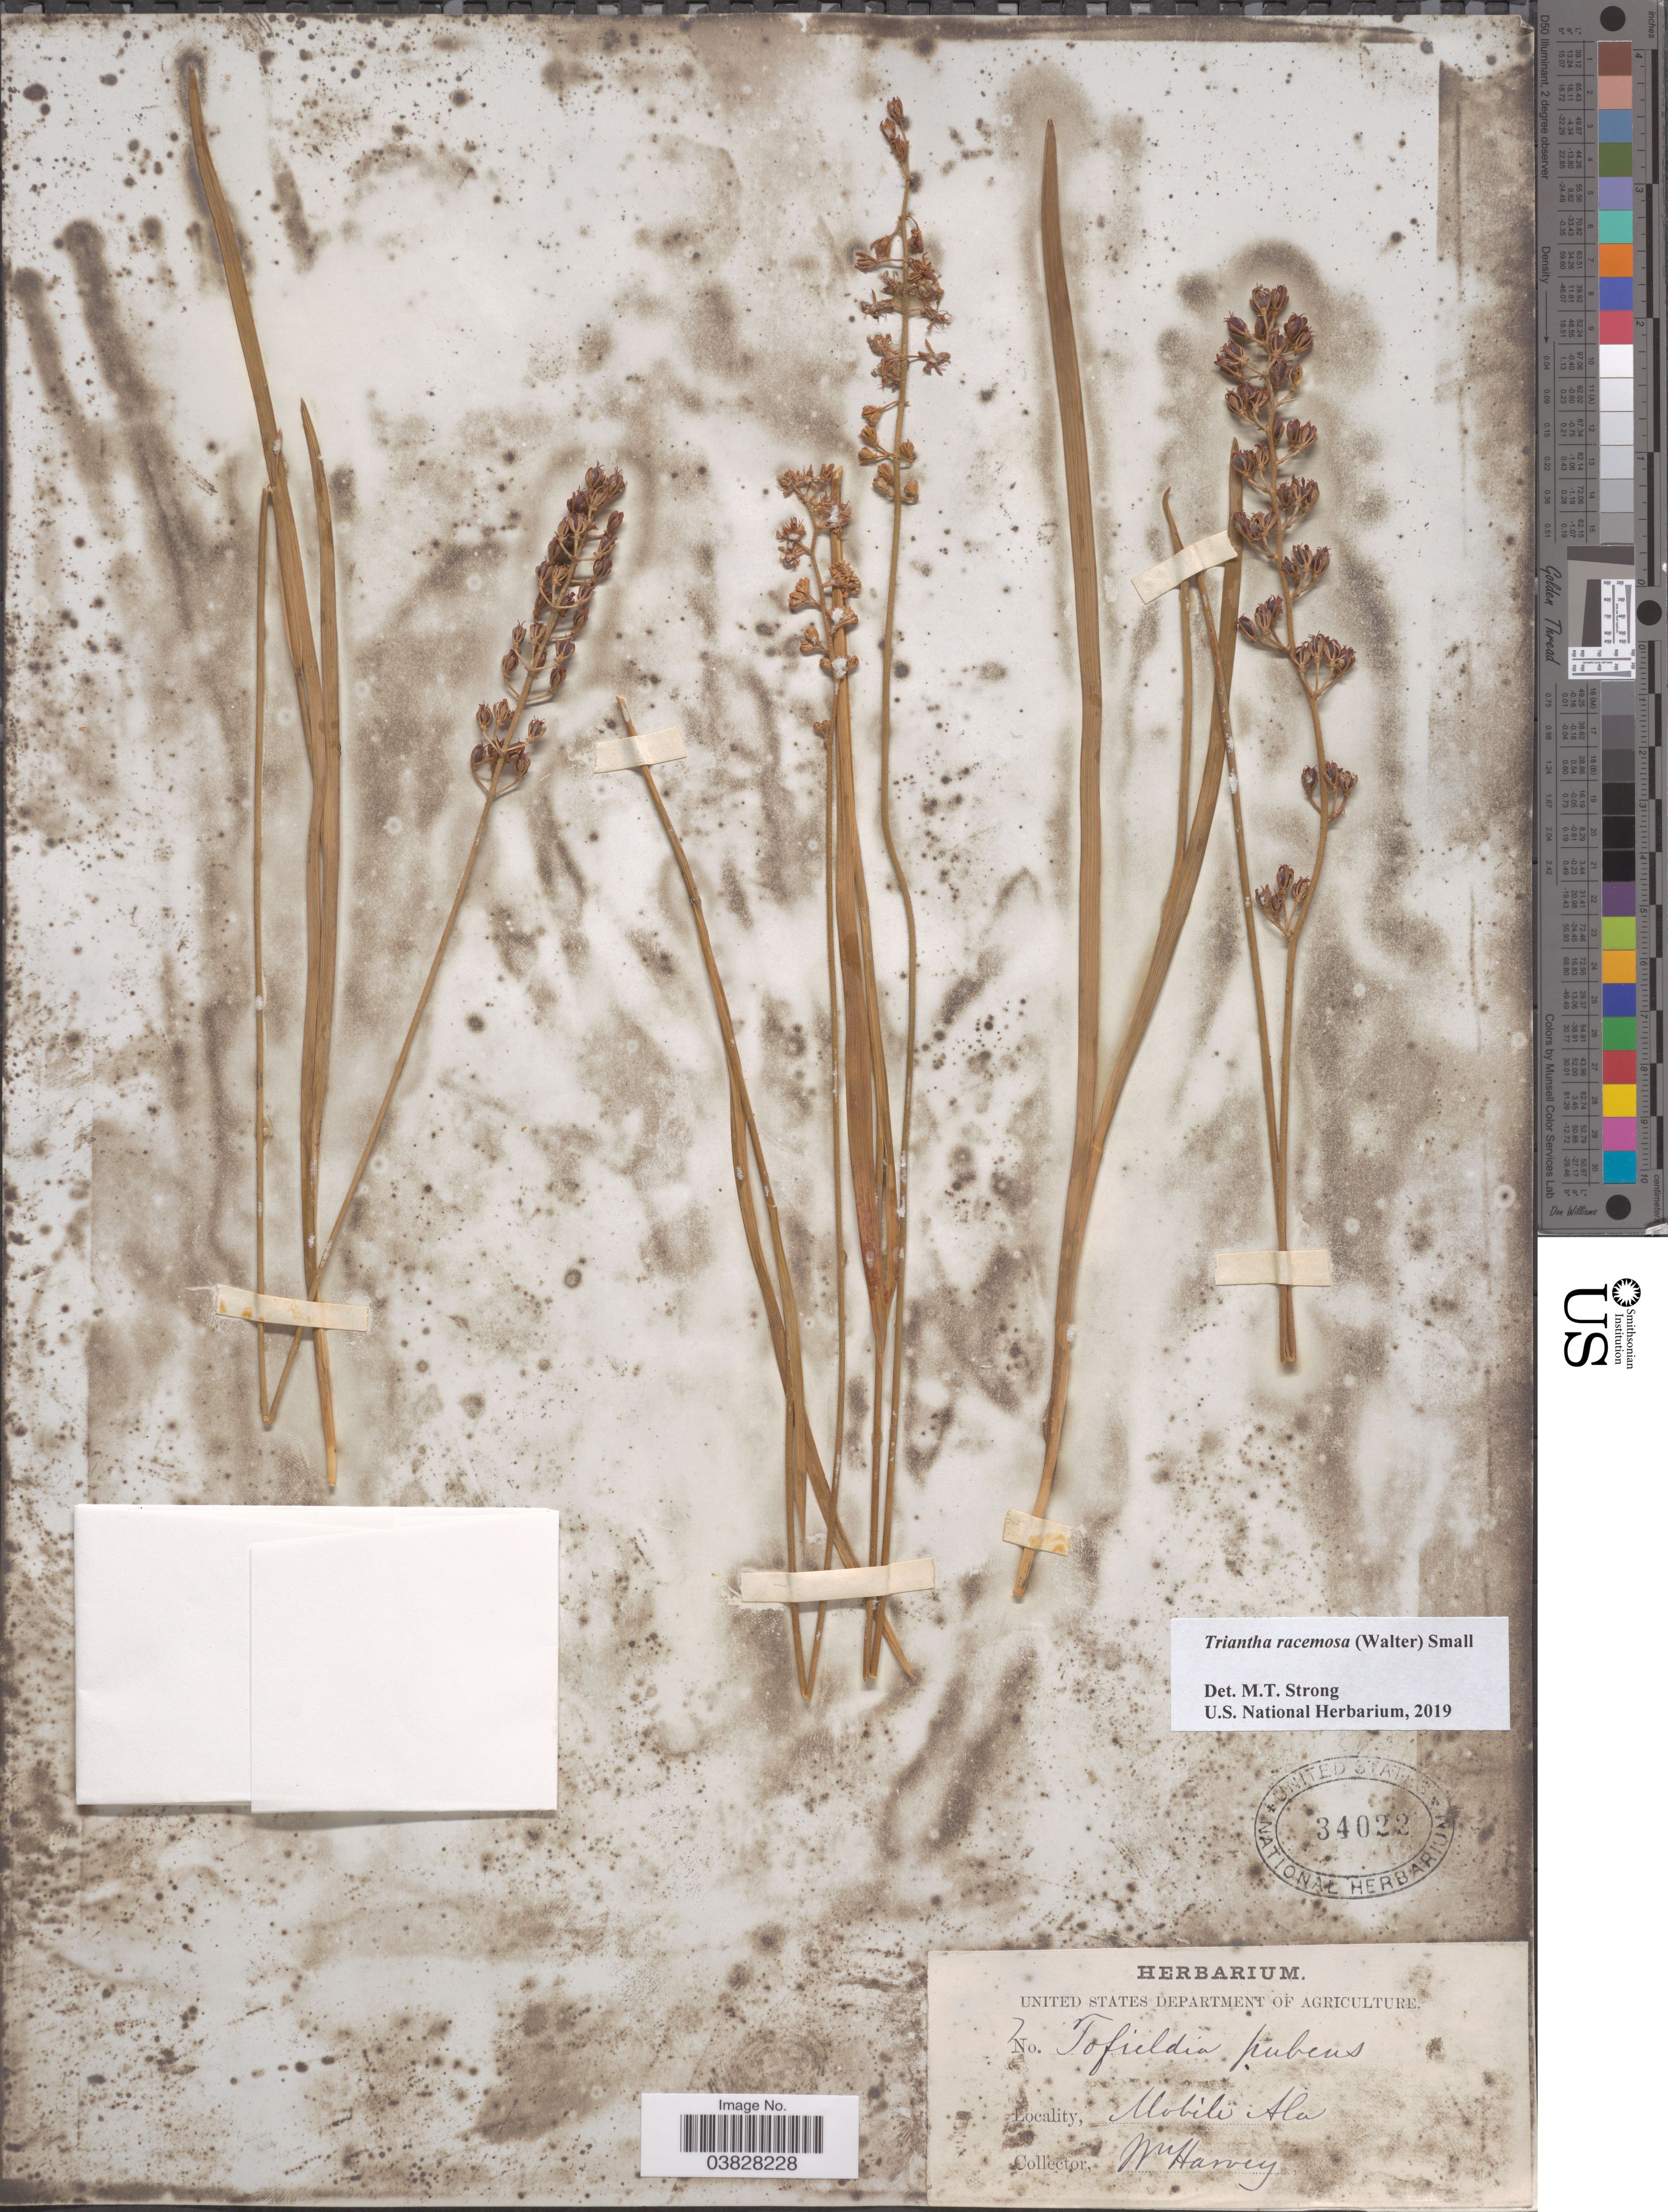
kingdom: Plantae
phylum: Tracheophyta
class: Liliopsida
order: Alismatales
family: Tofieldiaceae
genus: Triantha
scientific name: Triantha racemosa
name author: (Walter) Small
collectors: W. Harvey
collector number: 7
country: United States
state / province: Alabama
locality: Mobile.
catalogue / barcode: US 34022